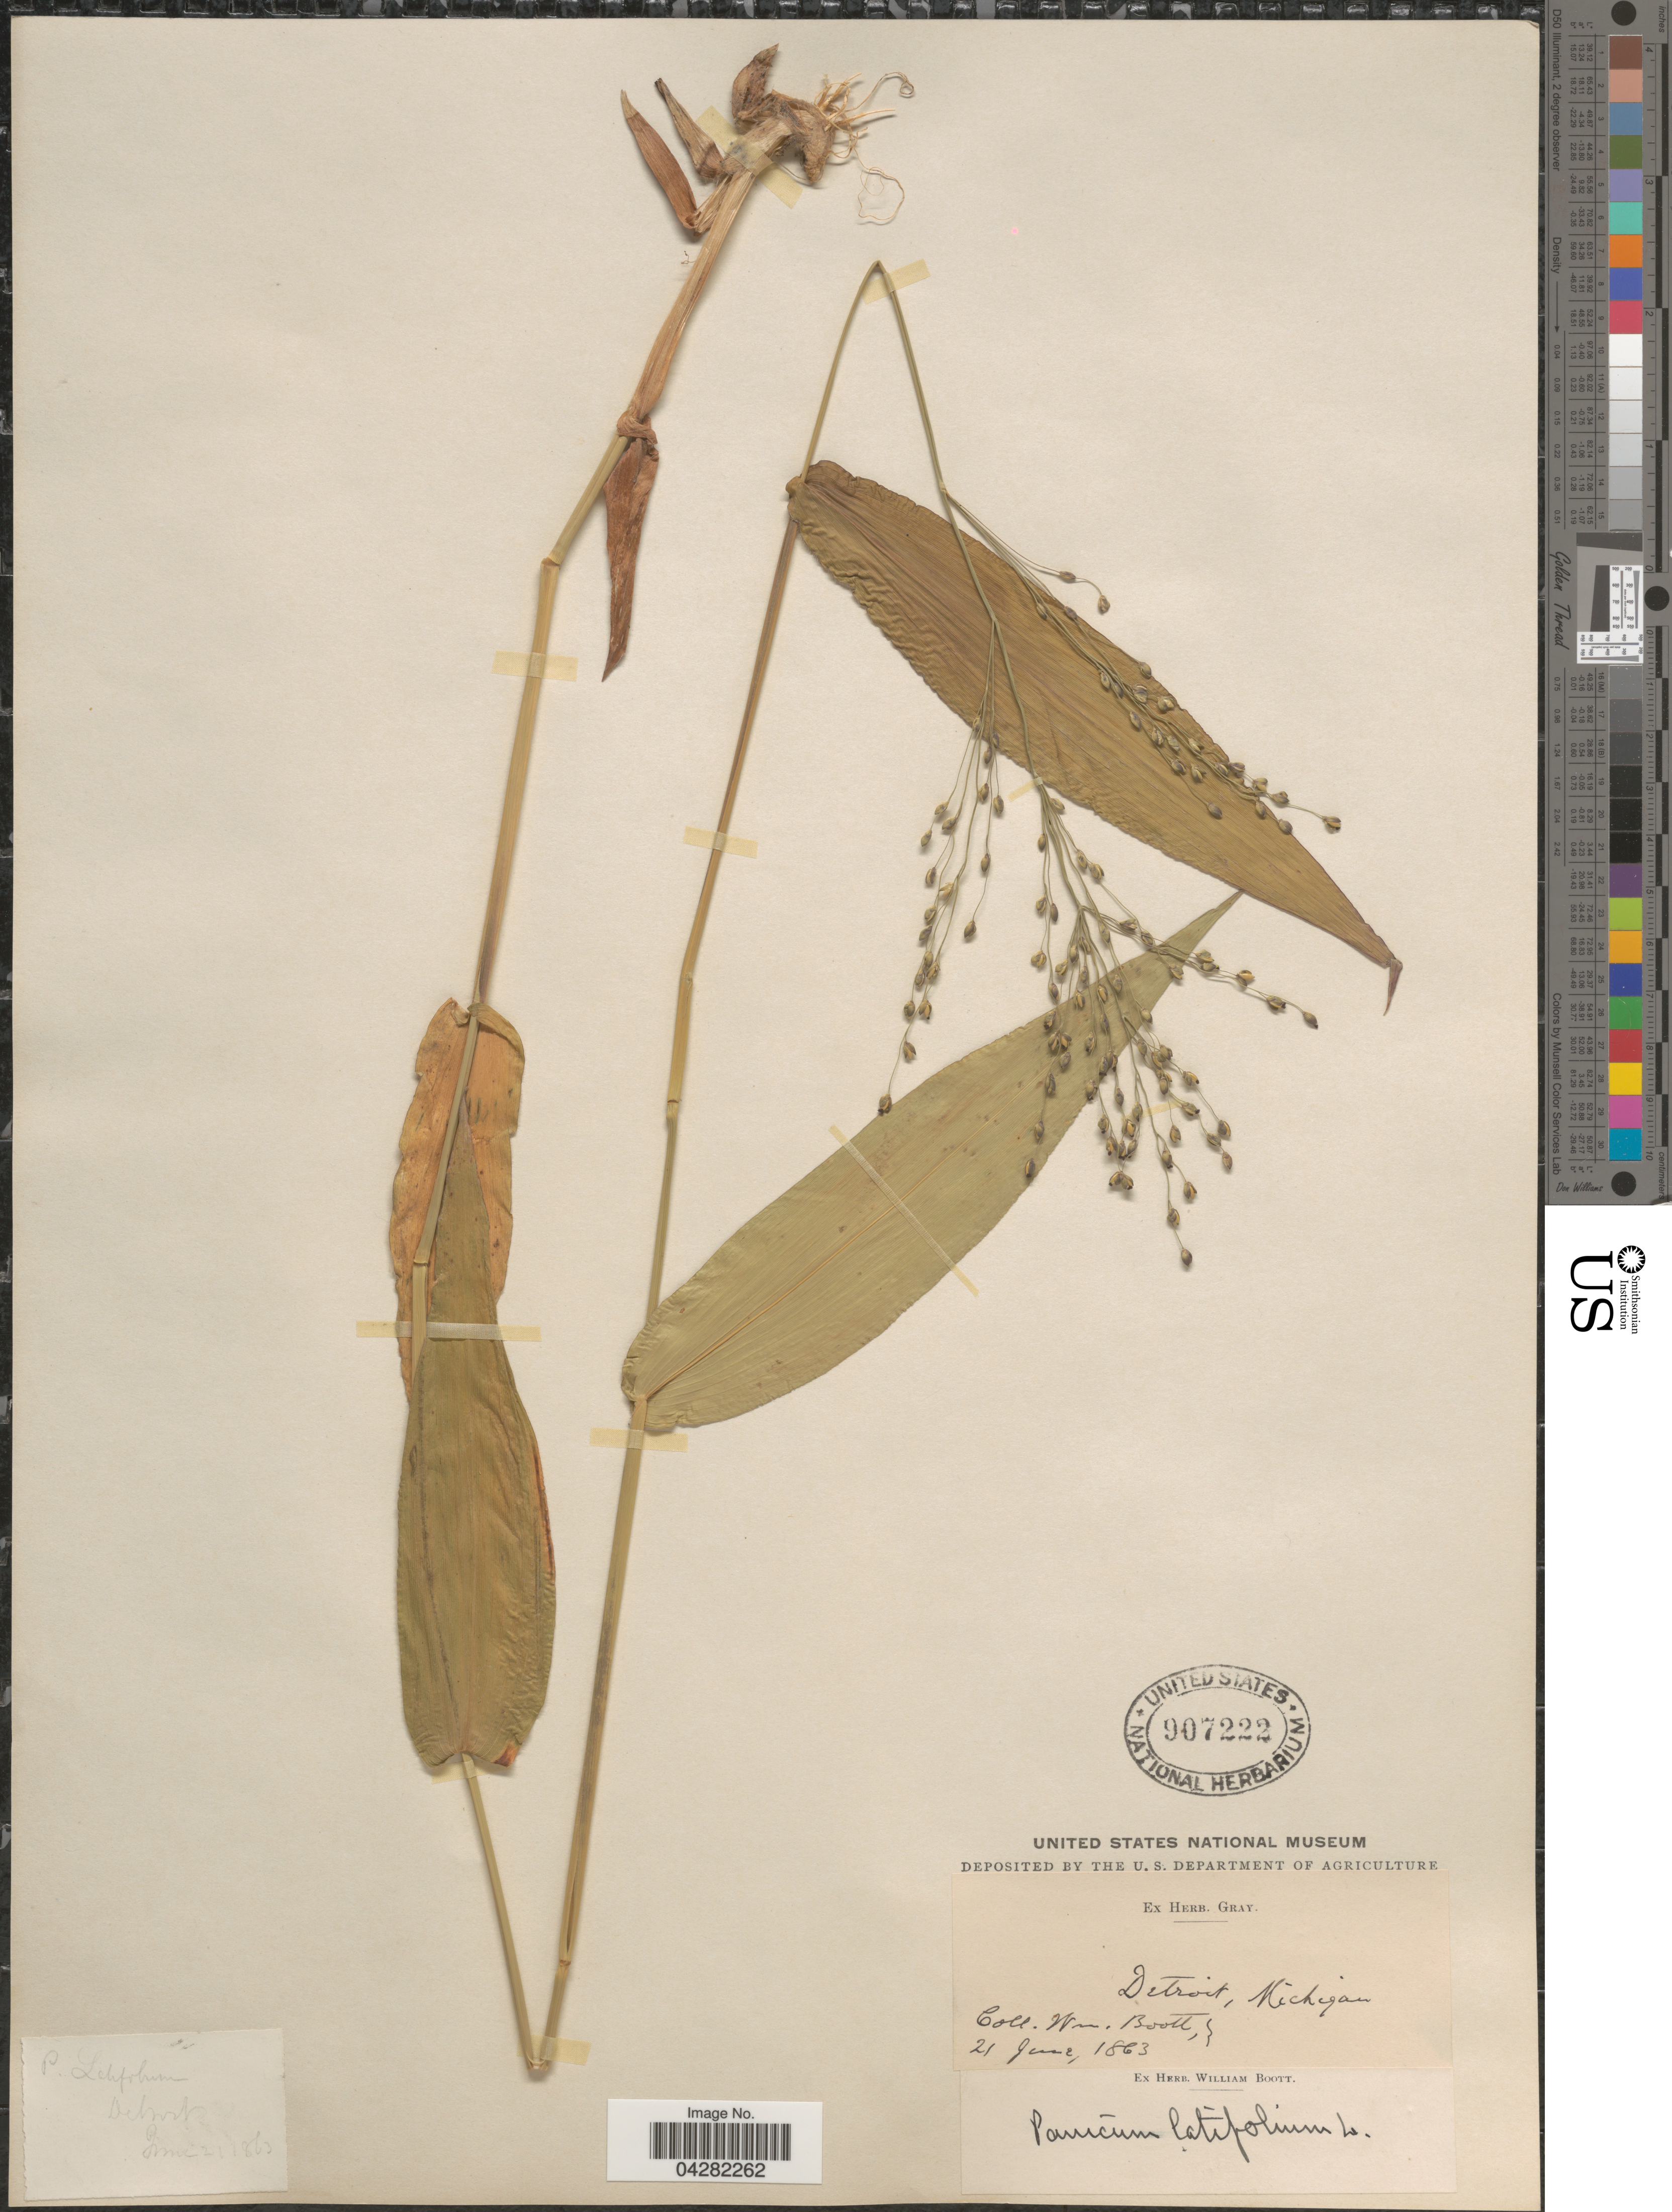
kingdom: Plantae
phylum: Tracheophyta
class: Liliopsida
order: Poales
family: Poaceae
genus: Dichanthelium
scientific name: Dichanthelium laxiflorum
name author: (Lam.) Gould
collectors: W. Boott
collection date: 1863-06-21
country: United States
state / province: Michigan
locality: Detroit.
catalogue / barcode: US 907222